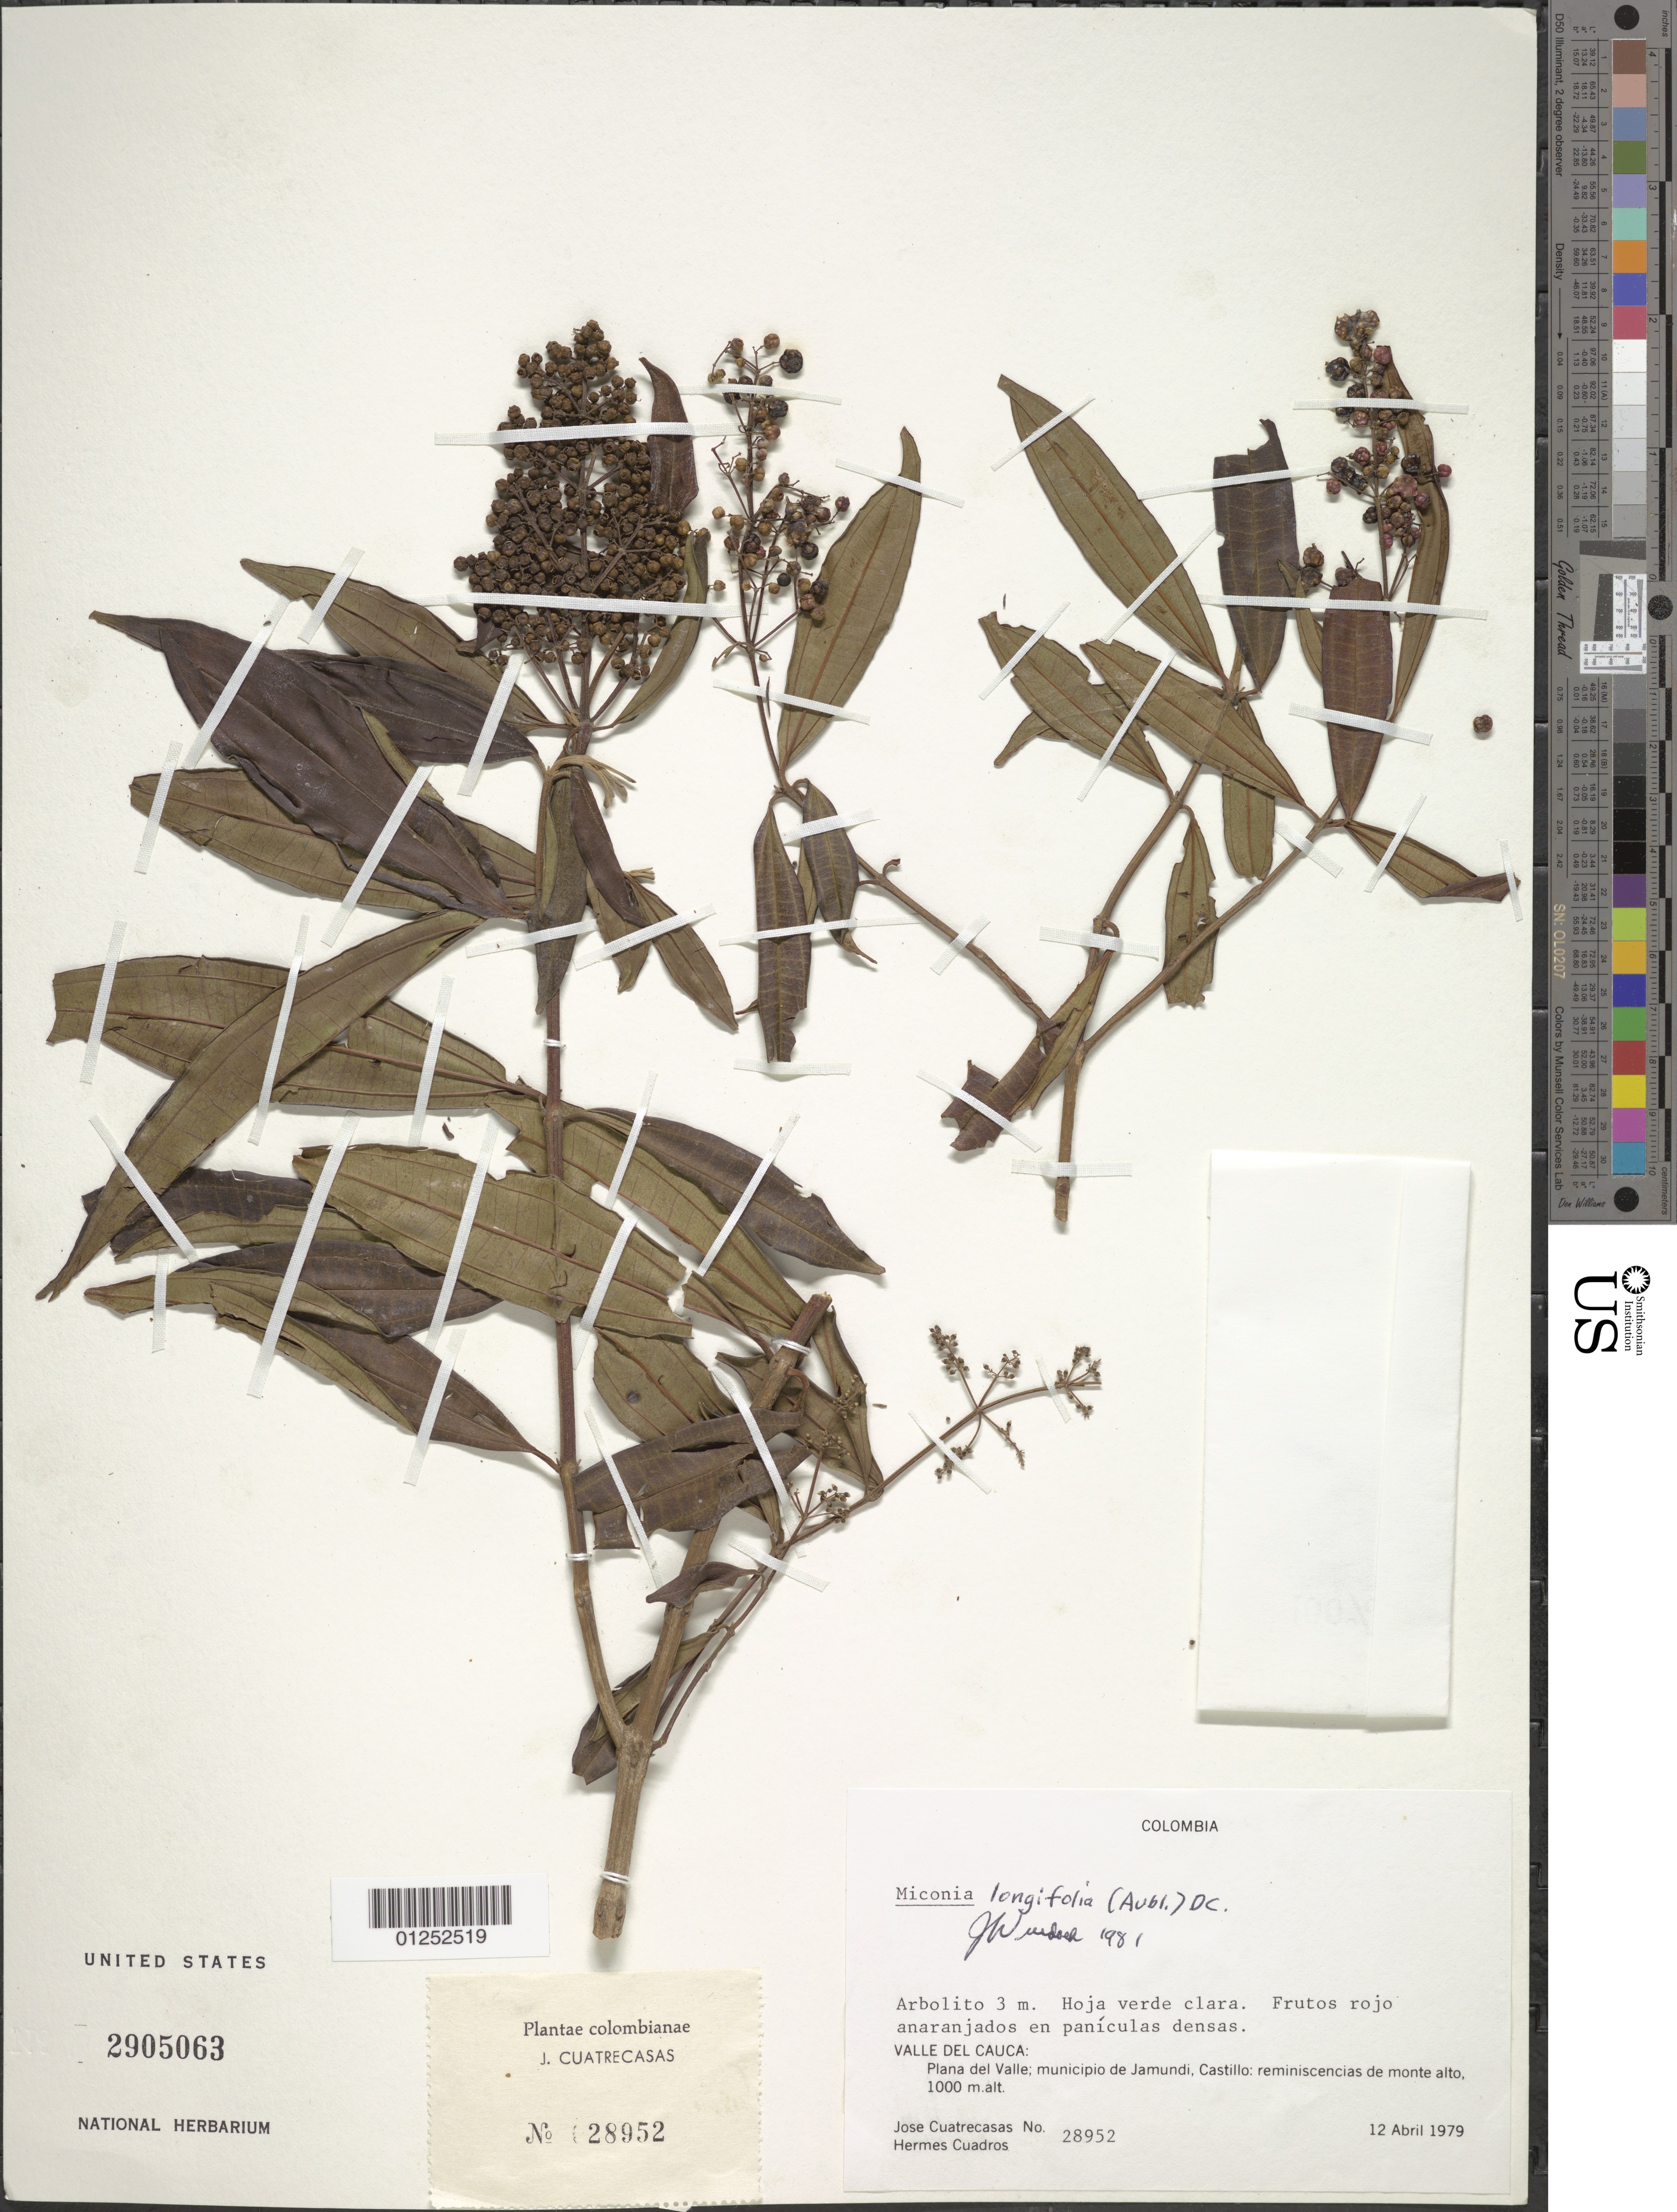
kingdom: Plantae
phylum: Tracheophyta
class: Magnoliopsida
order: Myrtales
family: Melastomataceae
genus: Miconia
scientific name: Miconia longifolia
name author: (Aubl.) DC.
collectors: J. Cuatrecasas & H. Cuadros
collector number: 28952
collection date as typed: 12 Apr 1979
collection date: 1979-04-12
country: Colombia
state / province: Valle del Cauca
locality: Plana del Valle, municipio de Jamundi, Colindres, remanentes de monte alto, entre formaciones de manteco y de monte alto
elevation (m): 1000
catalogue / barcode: US 2905063